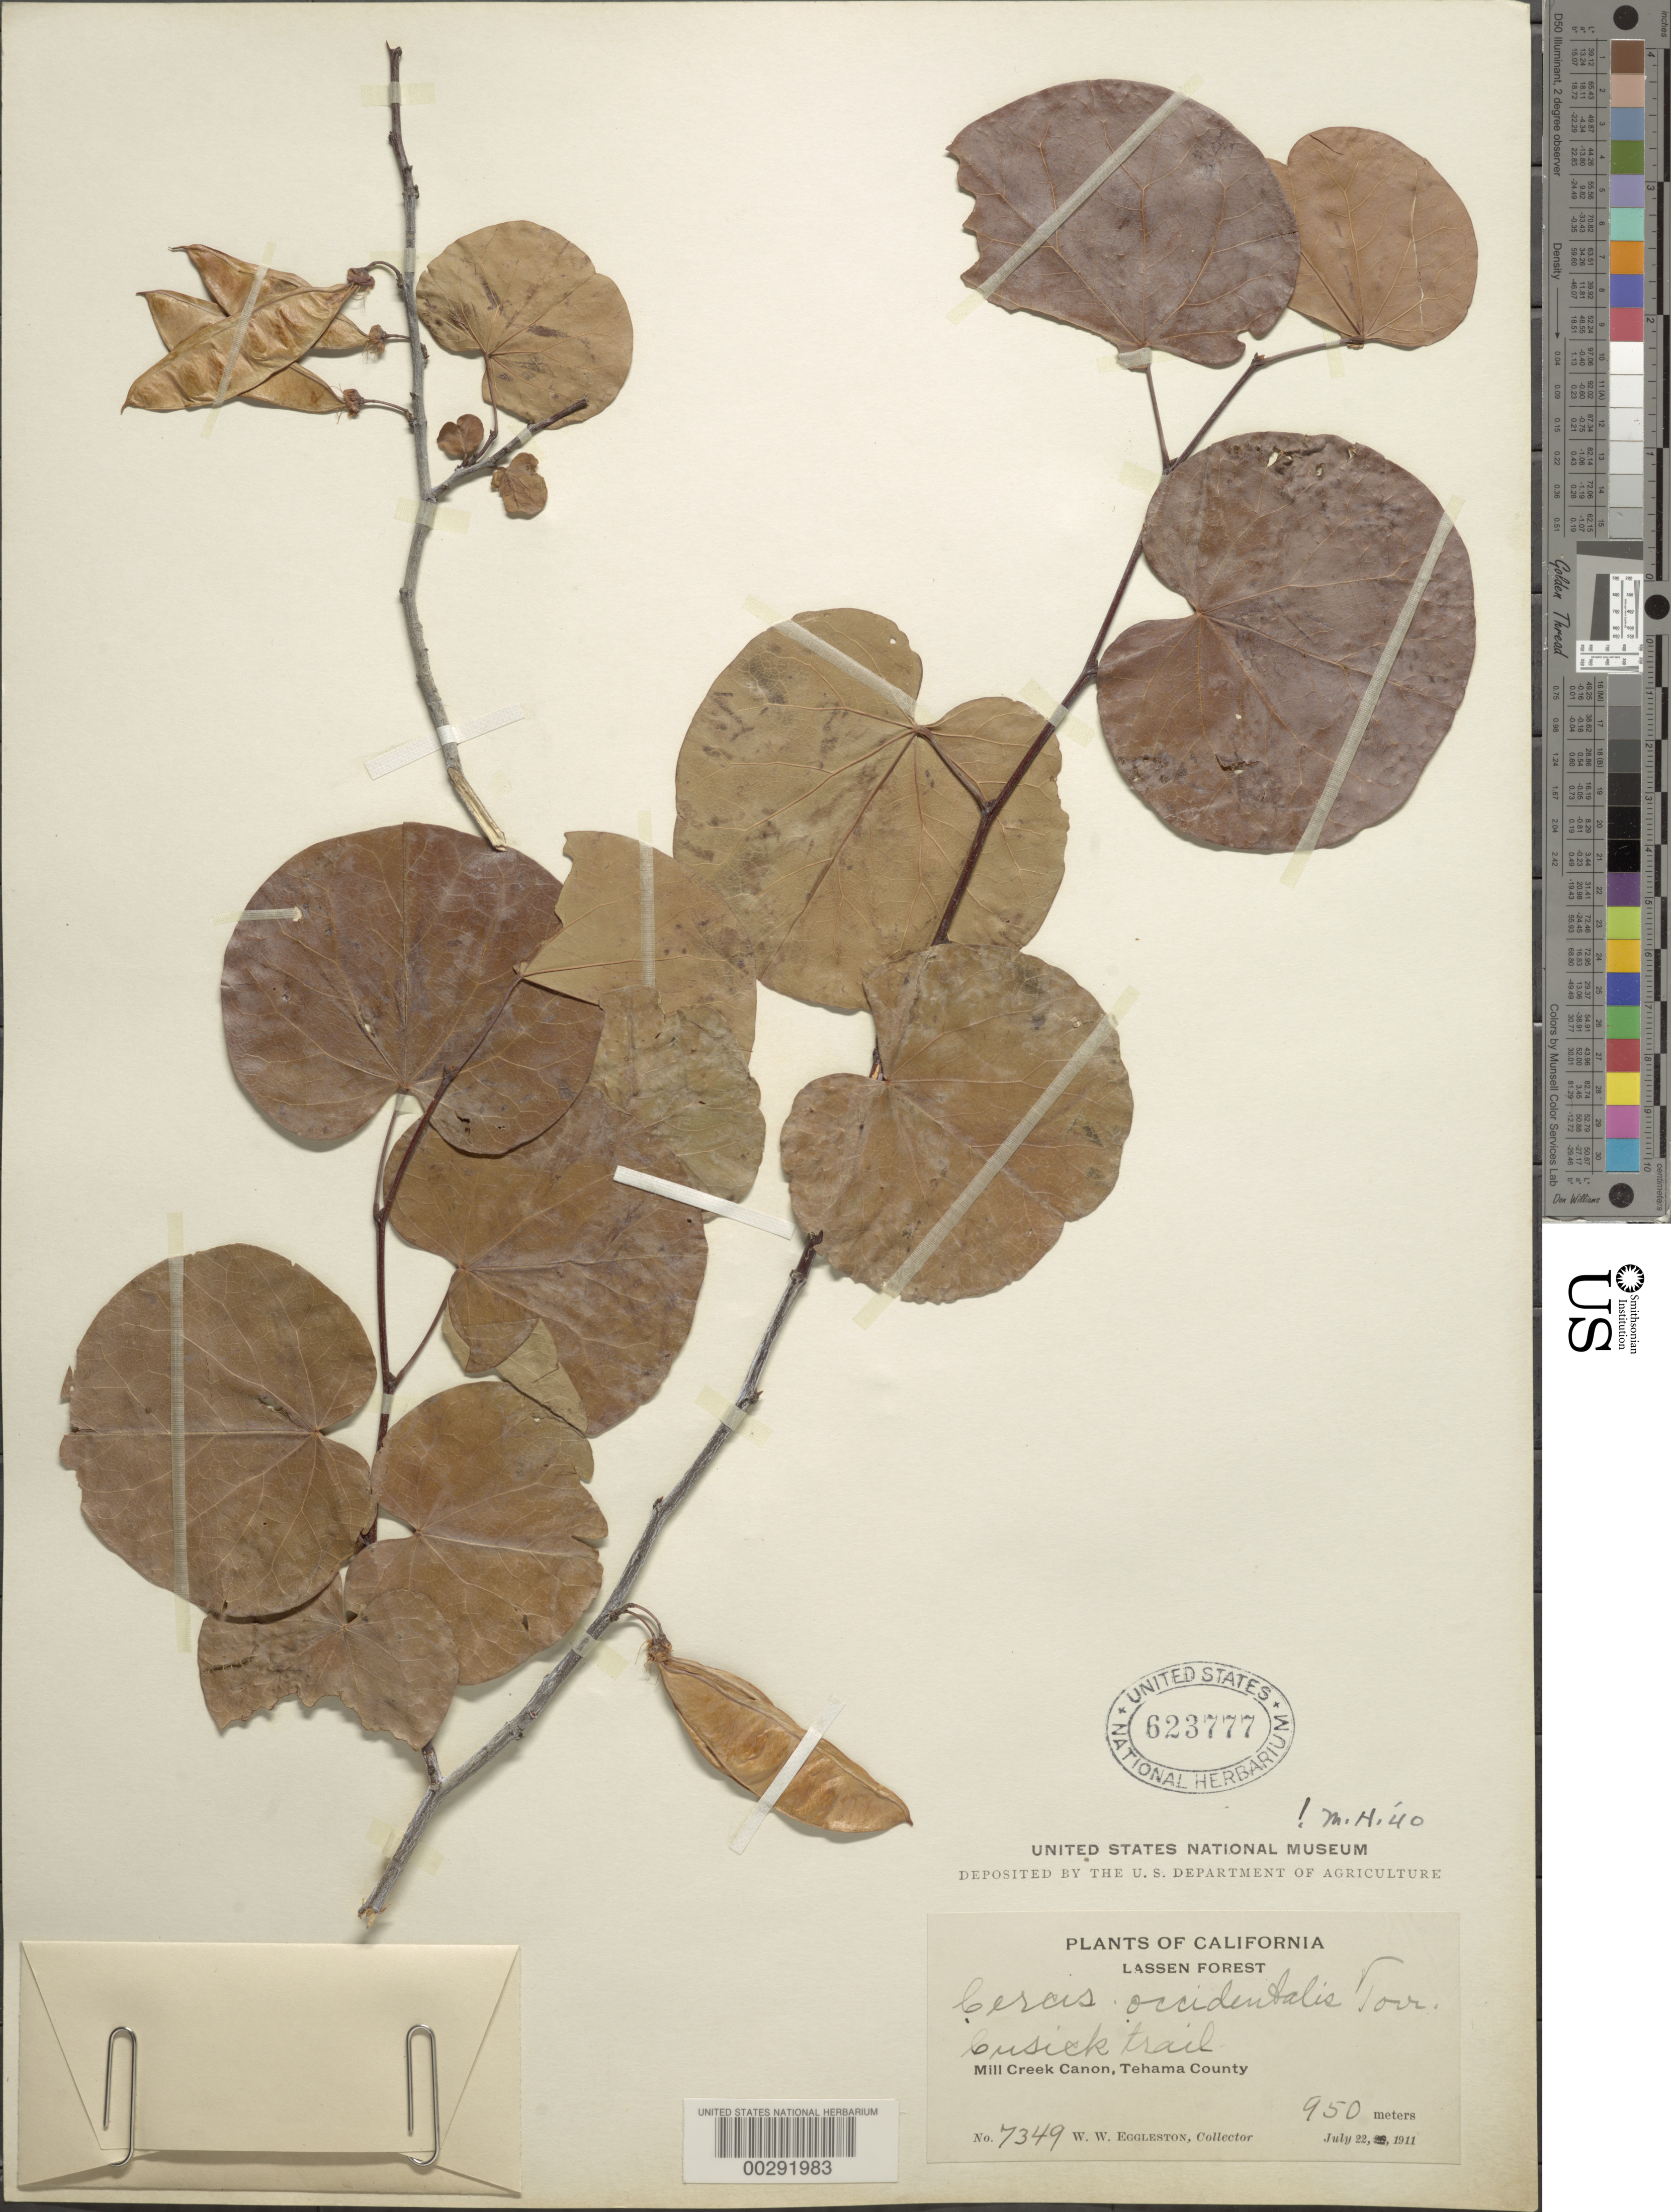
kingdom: Plantae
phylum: Tracheophyta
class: Magnoliopsida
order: Fabales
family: Fabaceae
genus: Cercis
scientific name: Cercis occidentalis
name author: Torr. ex A. Gray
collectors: W. W. Eggleston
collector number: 7349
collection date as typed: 22 Jul 1911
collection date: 1911-07-22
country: United States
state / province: California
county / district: Tehama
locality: Cusick trail; mill creek canon; lassen forest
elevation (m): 950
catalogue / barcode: US 623777